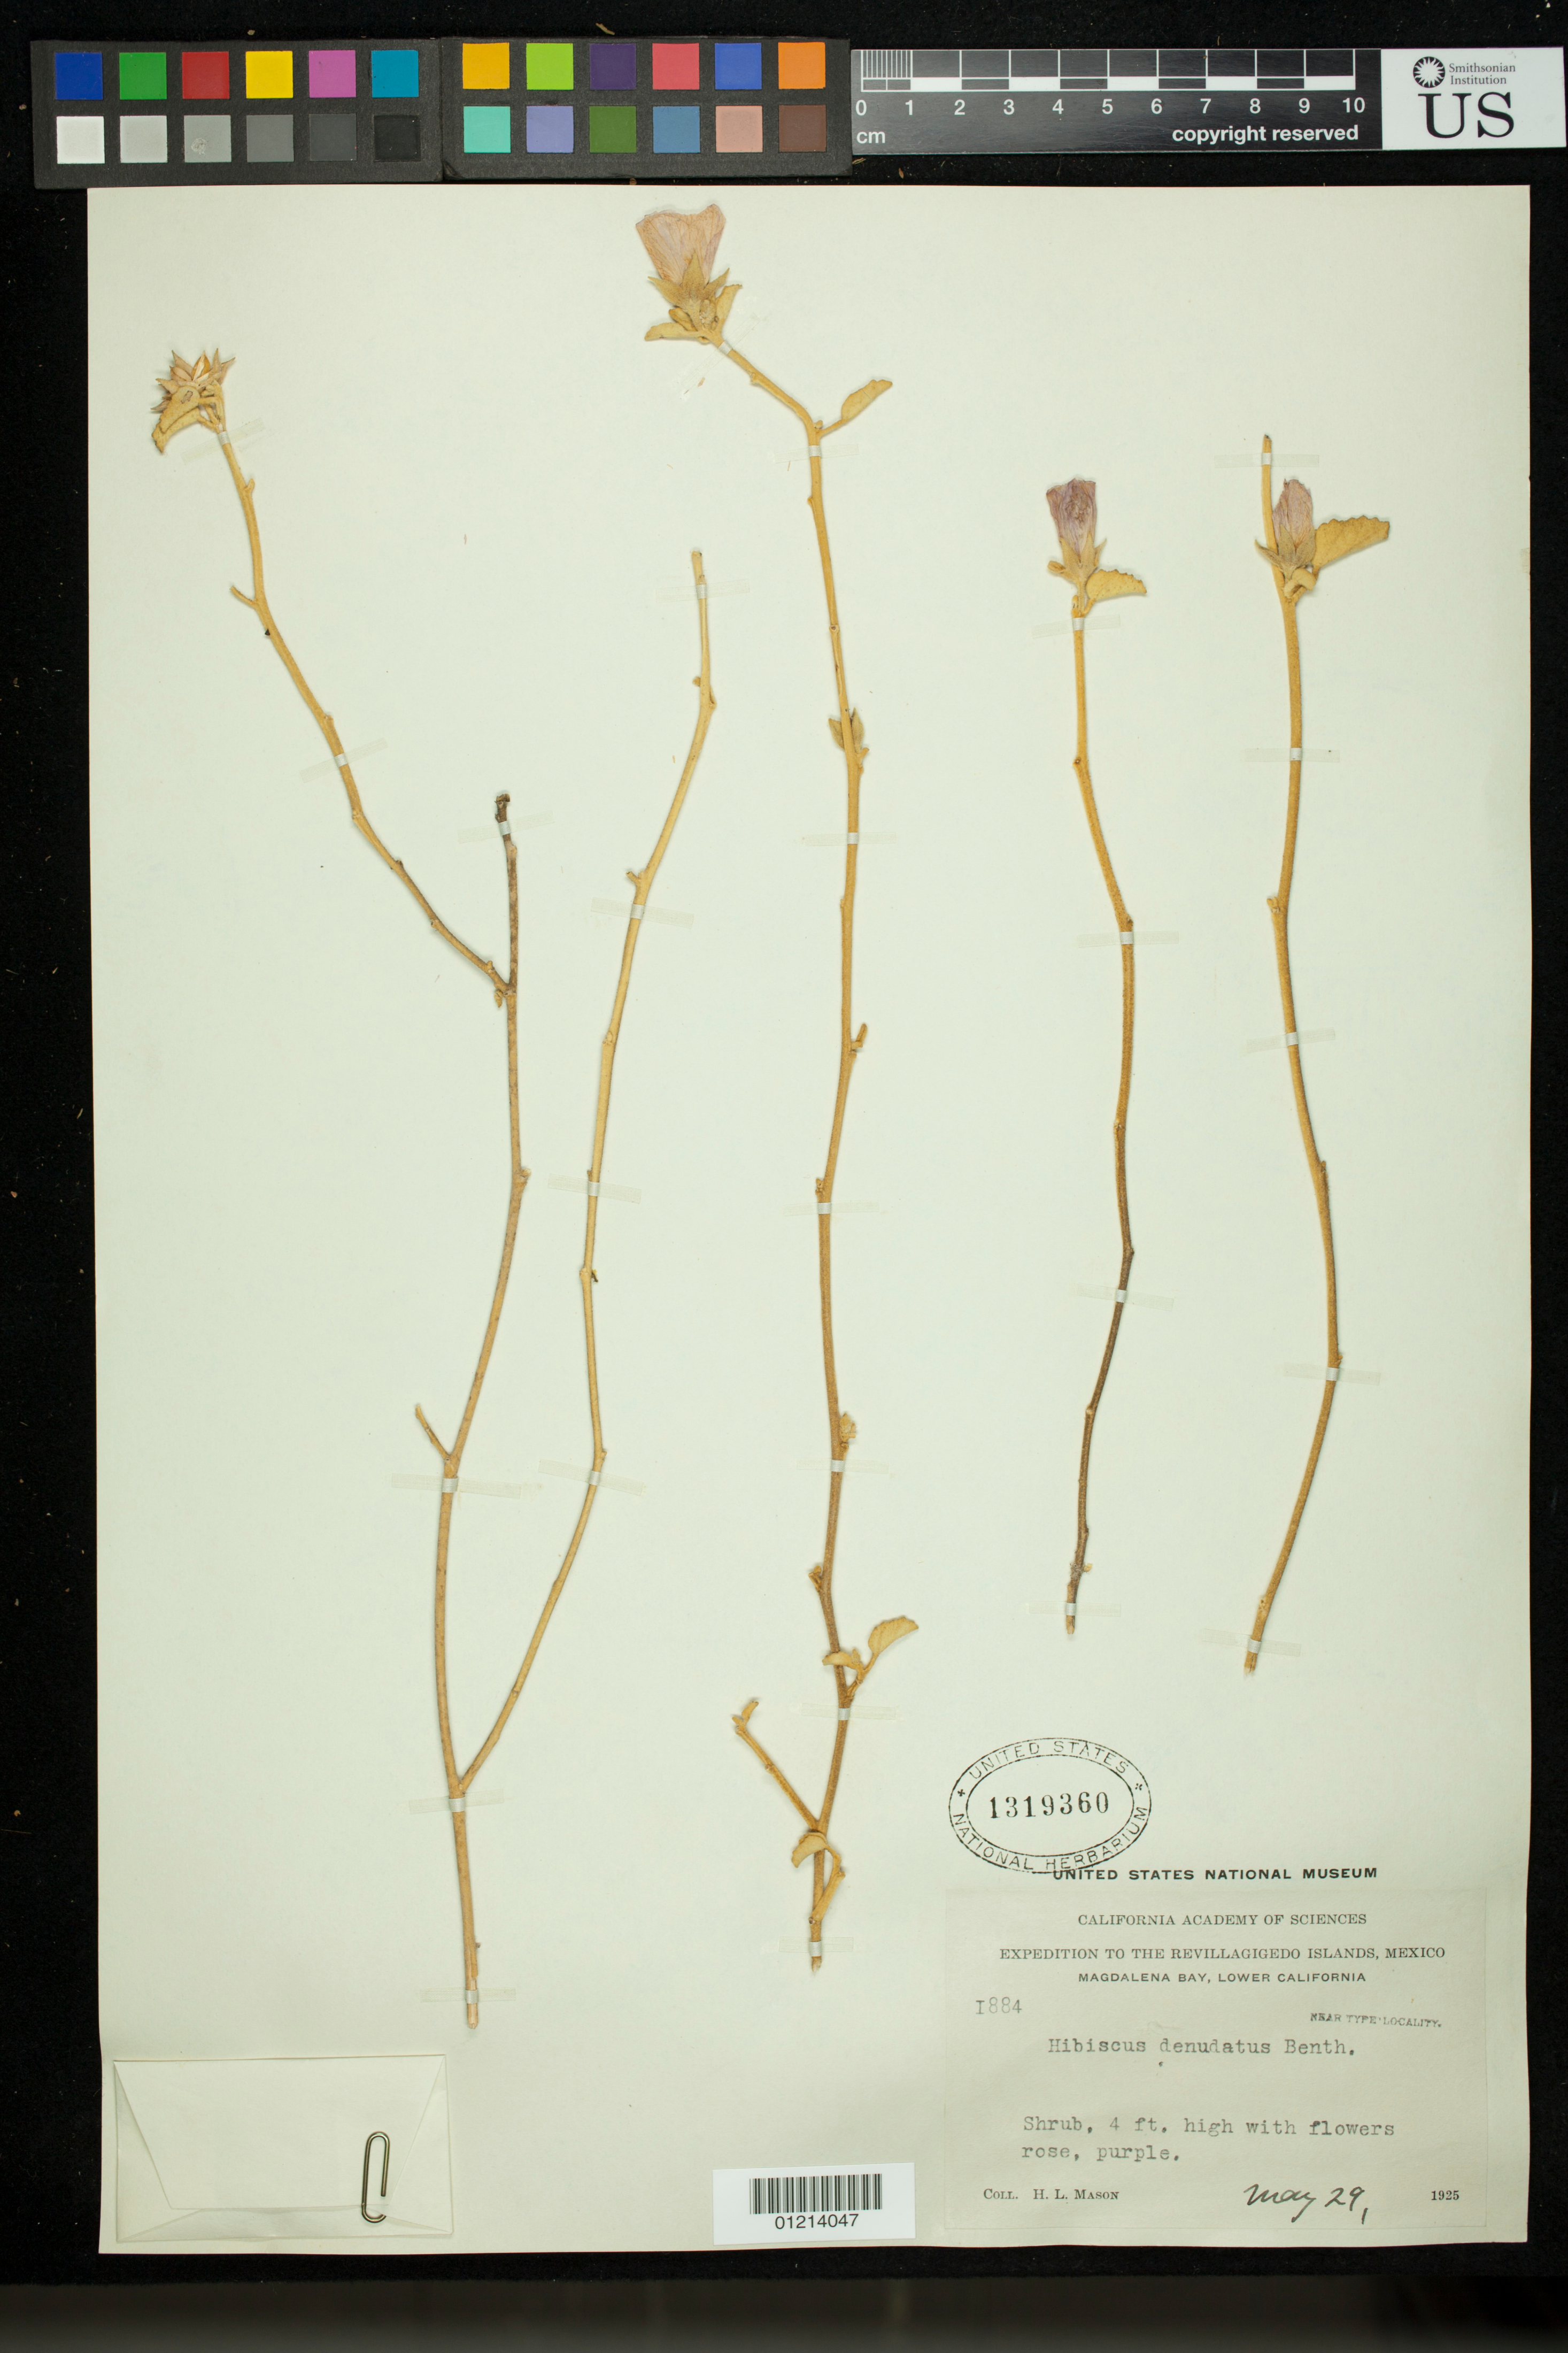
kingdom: Plantae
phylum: Tracheophyta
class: Magnoliopsida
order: Malvales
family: Malvaceae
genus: Hibiscus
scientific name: Hibiscus denudatus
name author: Benth.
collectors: H. L. Mason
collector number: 1884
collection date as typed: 29 May 1925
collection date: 1925-05-29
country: Mexico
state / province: Baja California Sur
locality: Magdalena Bay, Lower California.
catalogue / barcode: US 1319360